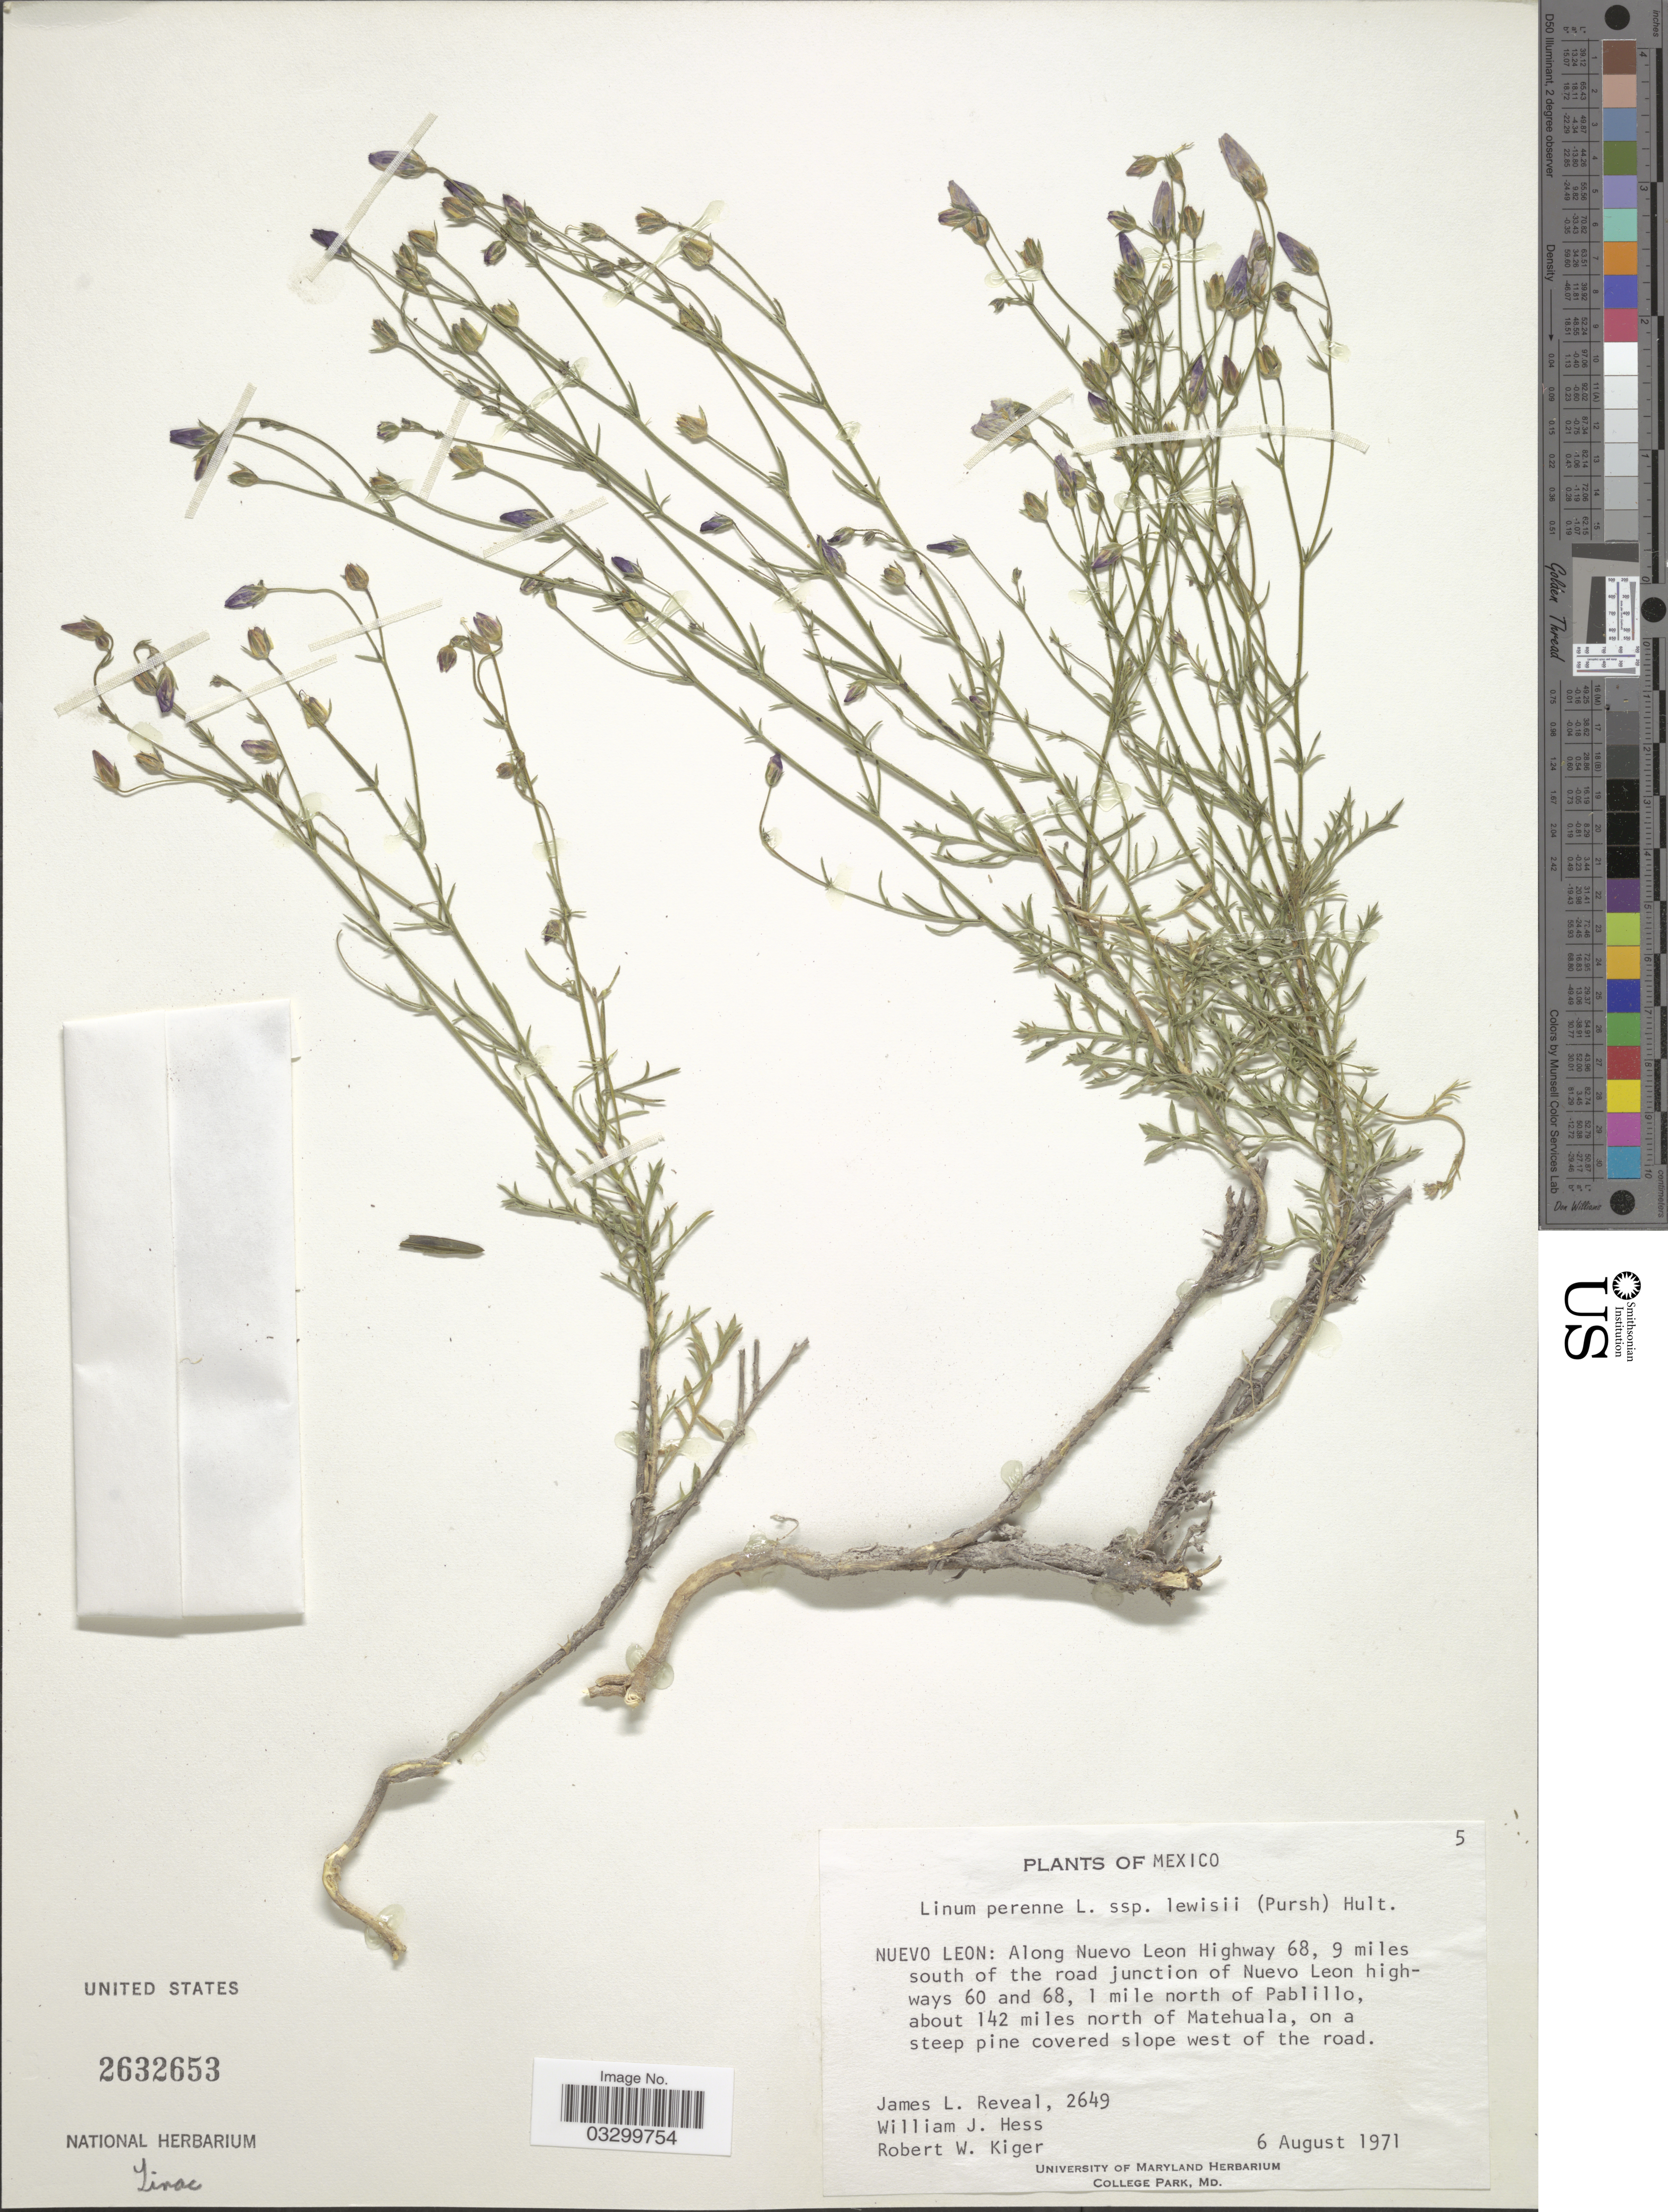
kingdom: Plantae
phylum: Tracheophyta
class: Magnoliopsida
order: Malpighiales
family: Linaceae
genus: Linum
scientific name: Linum perenne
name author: L.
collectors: J. L. Reveal, W. Hess & R. Kiger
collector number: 2649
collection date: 1971-08-06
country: Mexico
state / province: Nuevo León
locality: Along Nuevo Leon Highway 68, 9 miles south of the road junction of Nuevo Leon highway 60 and 68, 1 mile north of Pablillo, about 142 miles north of Matehuala, on a steep pine covered slope west of the road.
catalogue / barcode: US 2632653